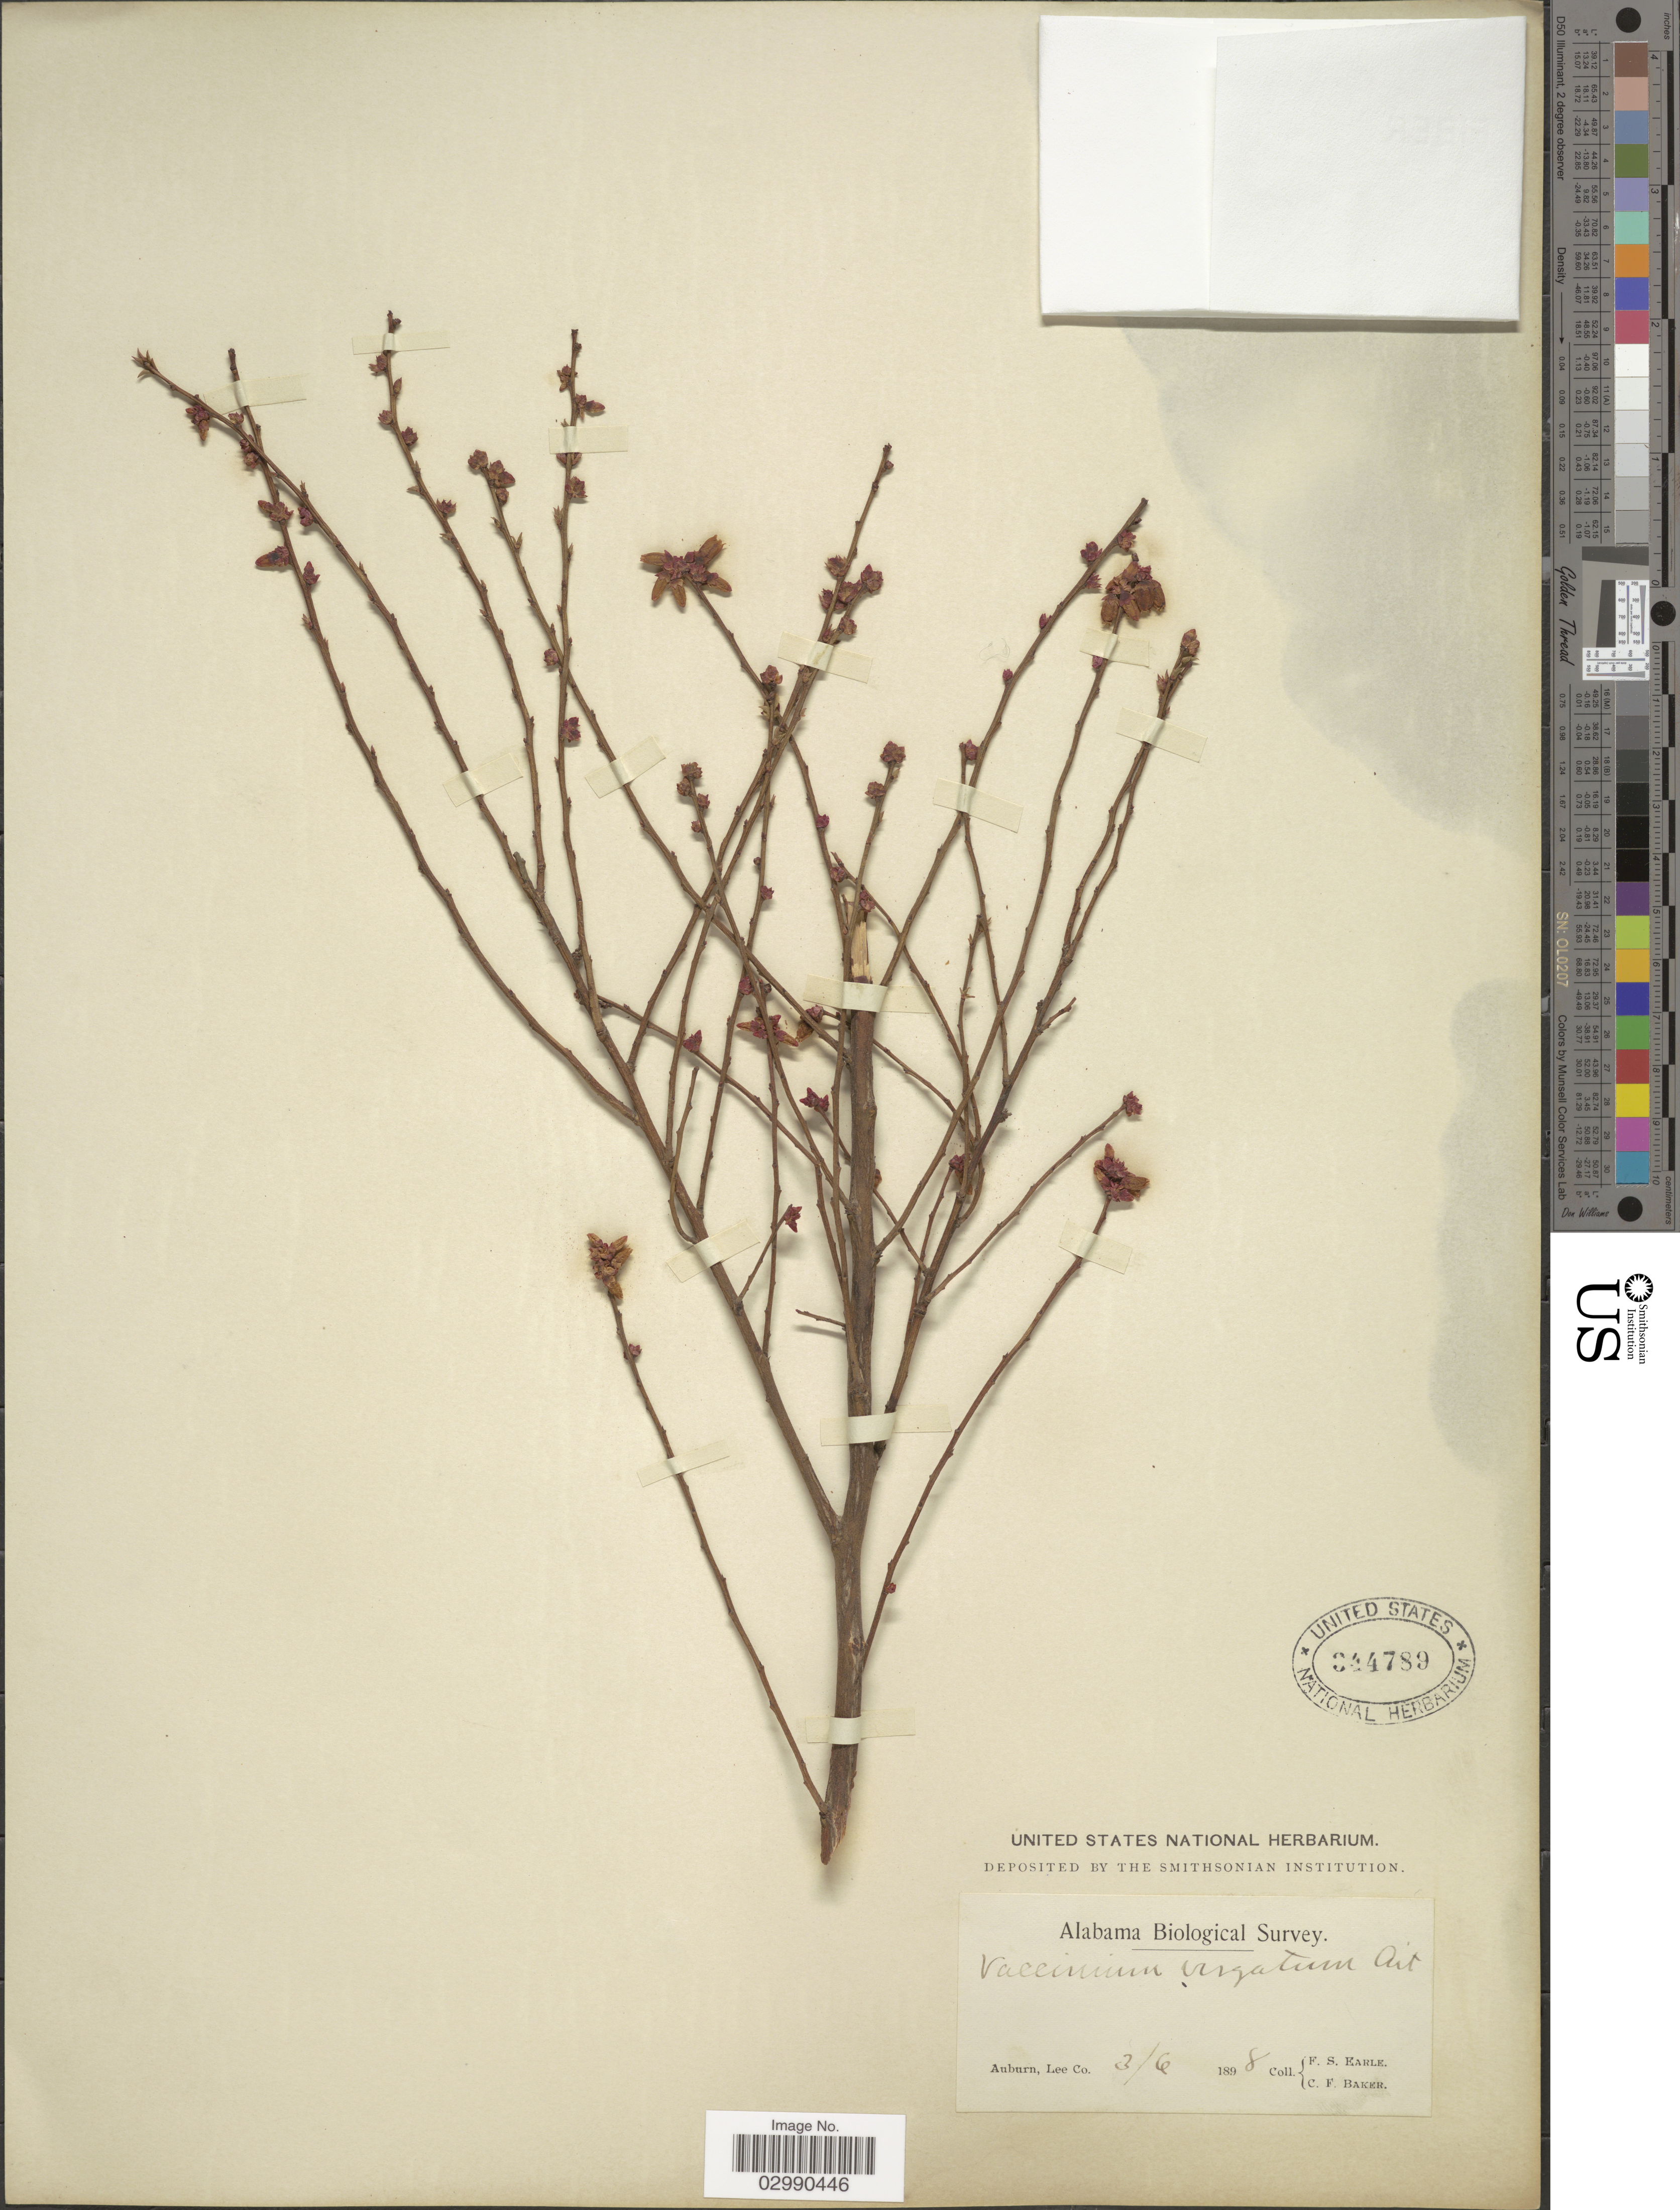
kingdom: Plantae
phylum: Tracheophyta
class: Magnoliopsida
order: Ericales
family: Ericaceae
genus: Vaccinium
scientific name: Vaccinium vacillans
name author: Kalm ex Torr.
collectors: F. S. Earle & C. F. Baker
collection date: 1898-06-03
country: United States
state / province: Alabama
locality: Auburn, Lee Co.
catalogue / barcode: US 344789